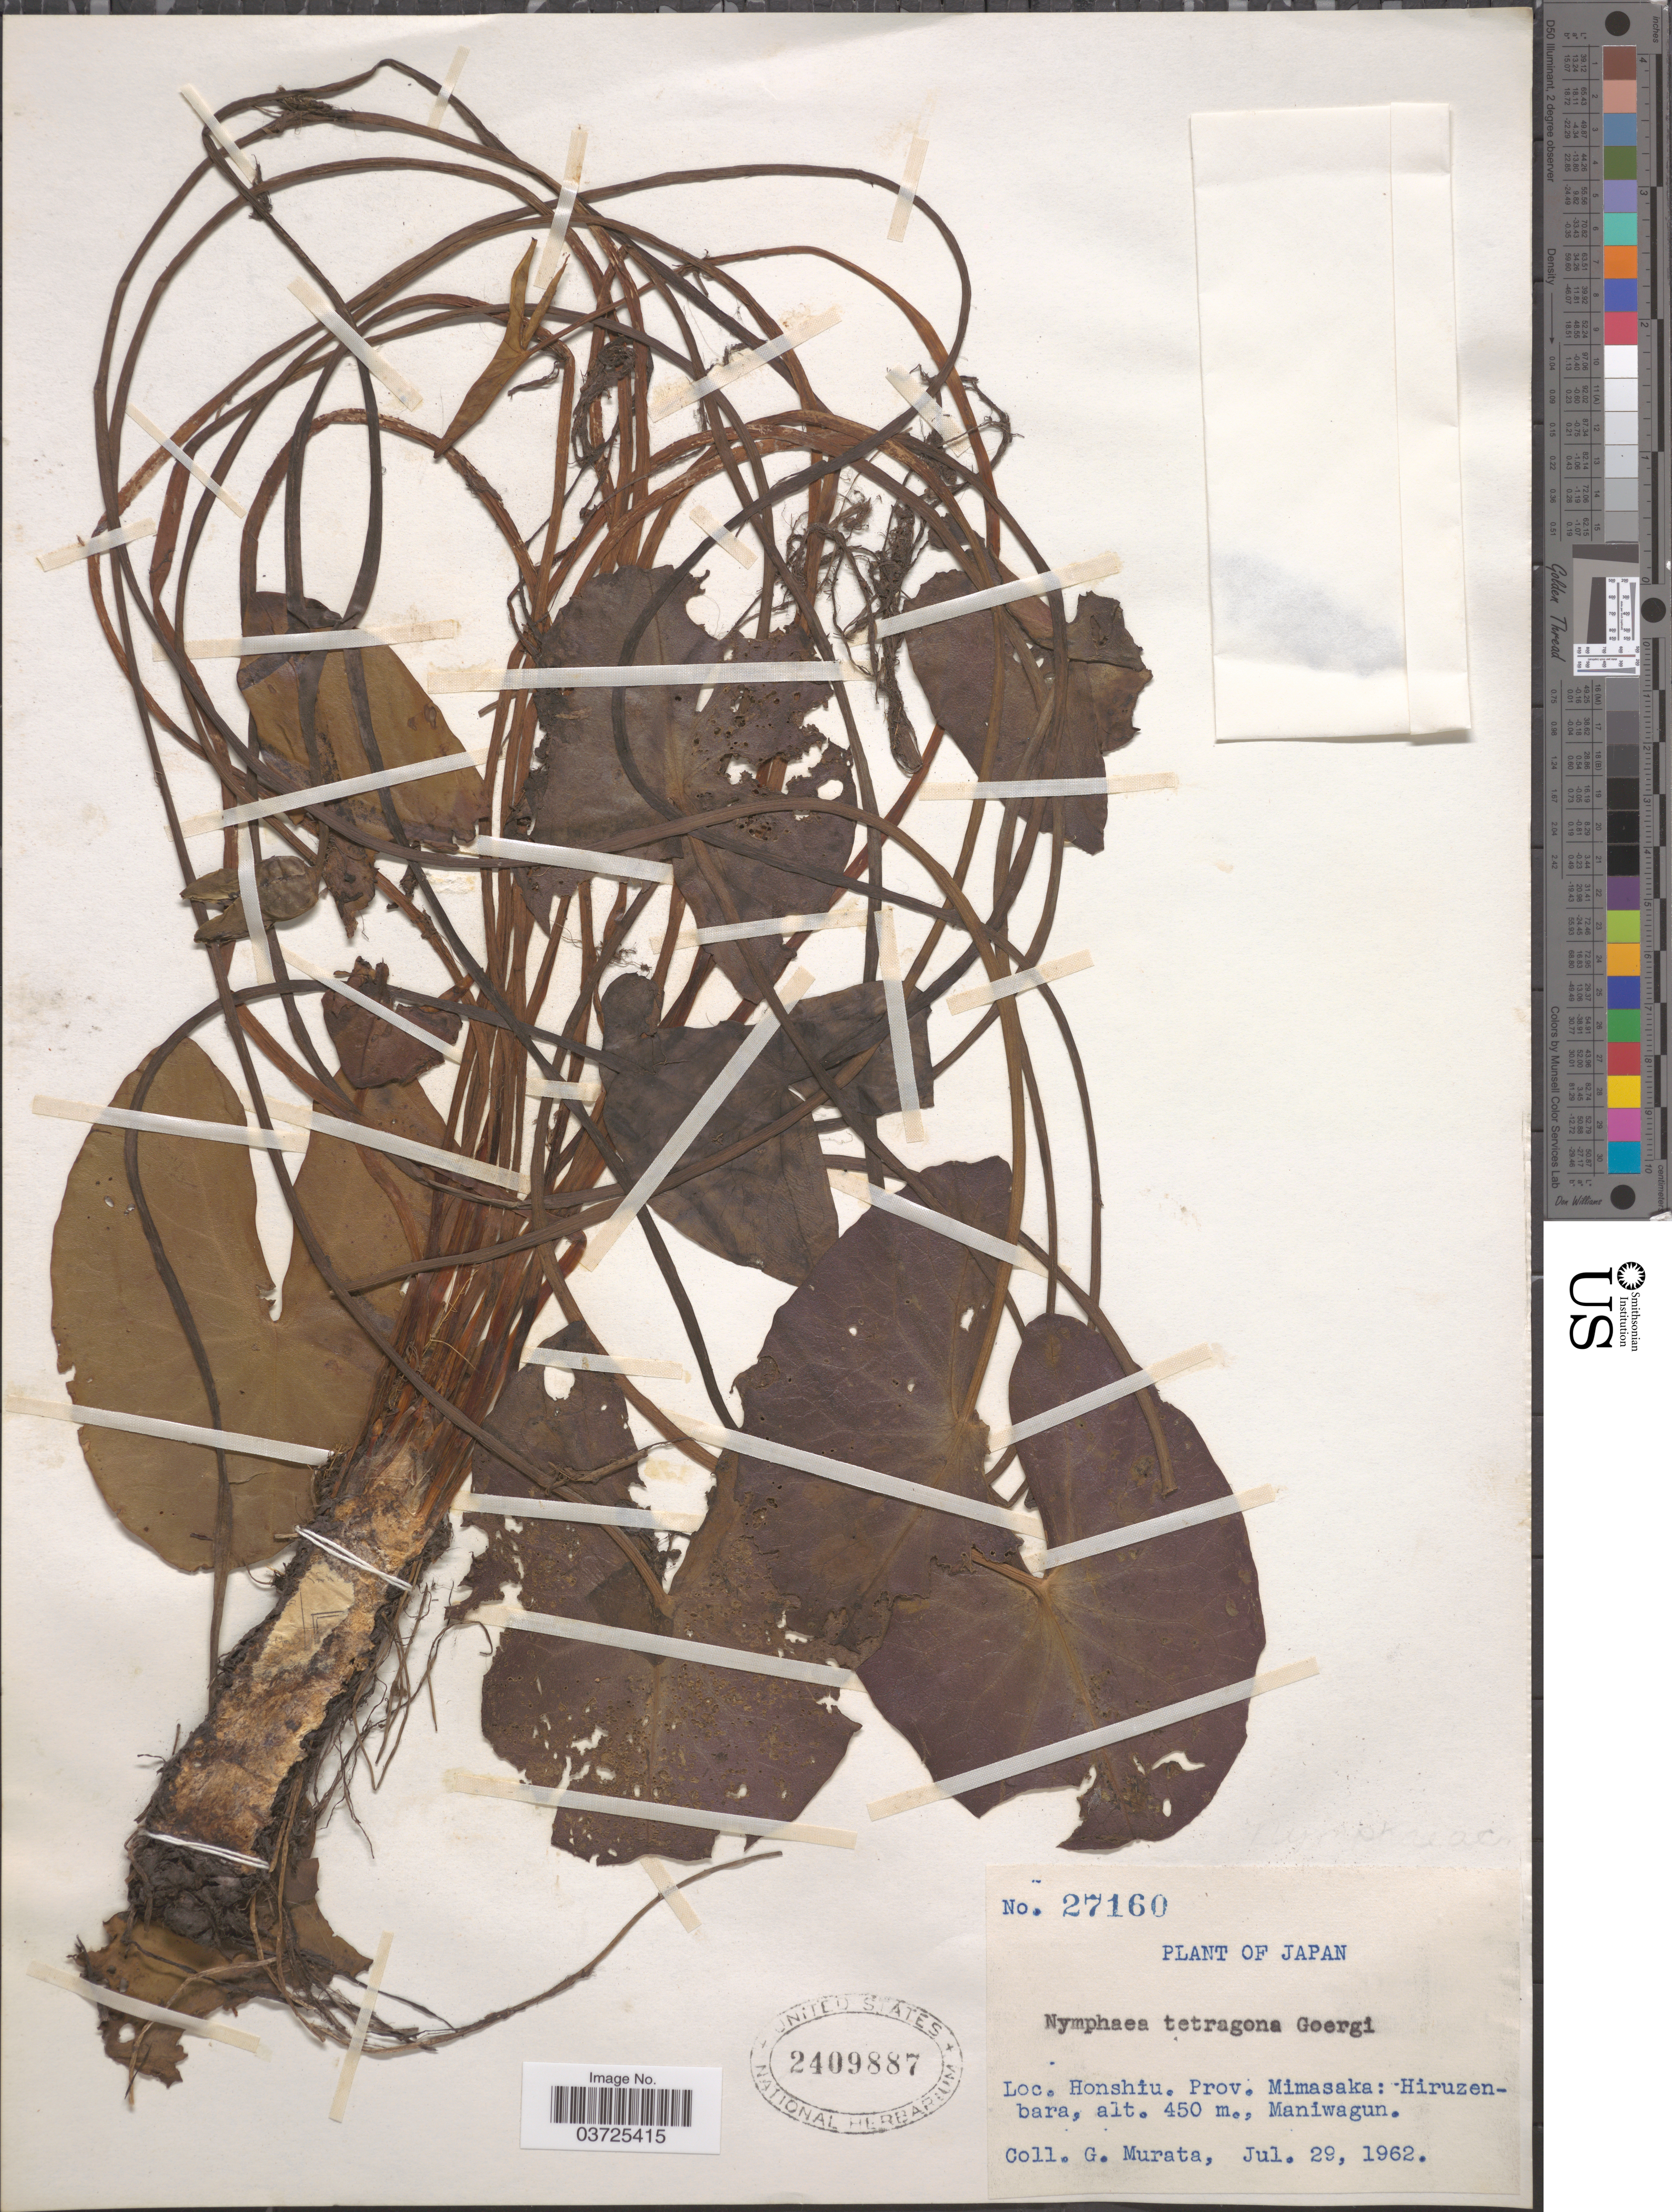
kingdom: Plantae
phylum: Tracheophyta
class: Magnoliopsida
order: Nymphaeales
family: Nymphaeaceae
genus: Nymphaea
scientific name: Nymphaea tetragona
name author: Georgi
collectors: G. Murata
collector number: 27160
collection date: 1962-07-29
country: Japan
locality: Honshiu. Prov. Mimasaka: Hiruzenbara, Maniwagun.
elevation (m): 450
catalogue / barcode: US 2409887